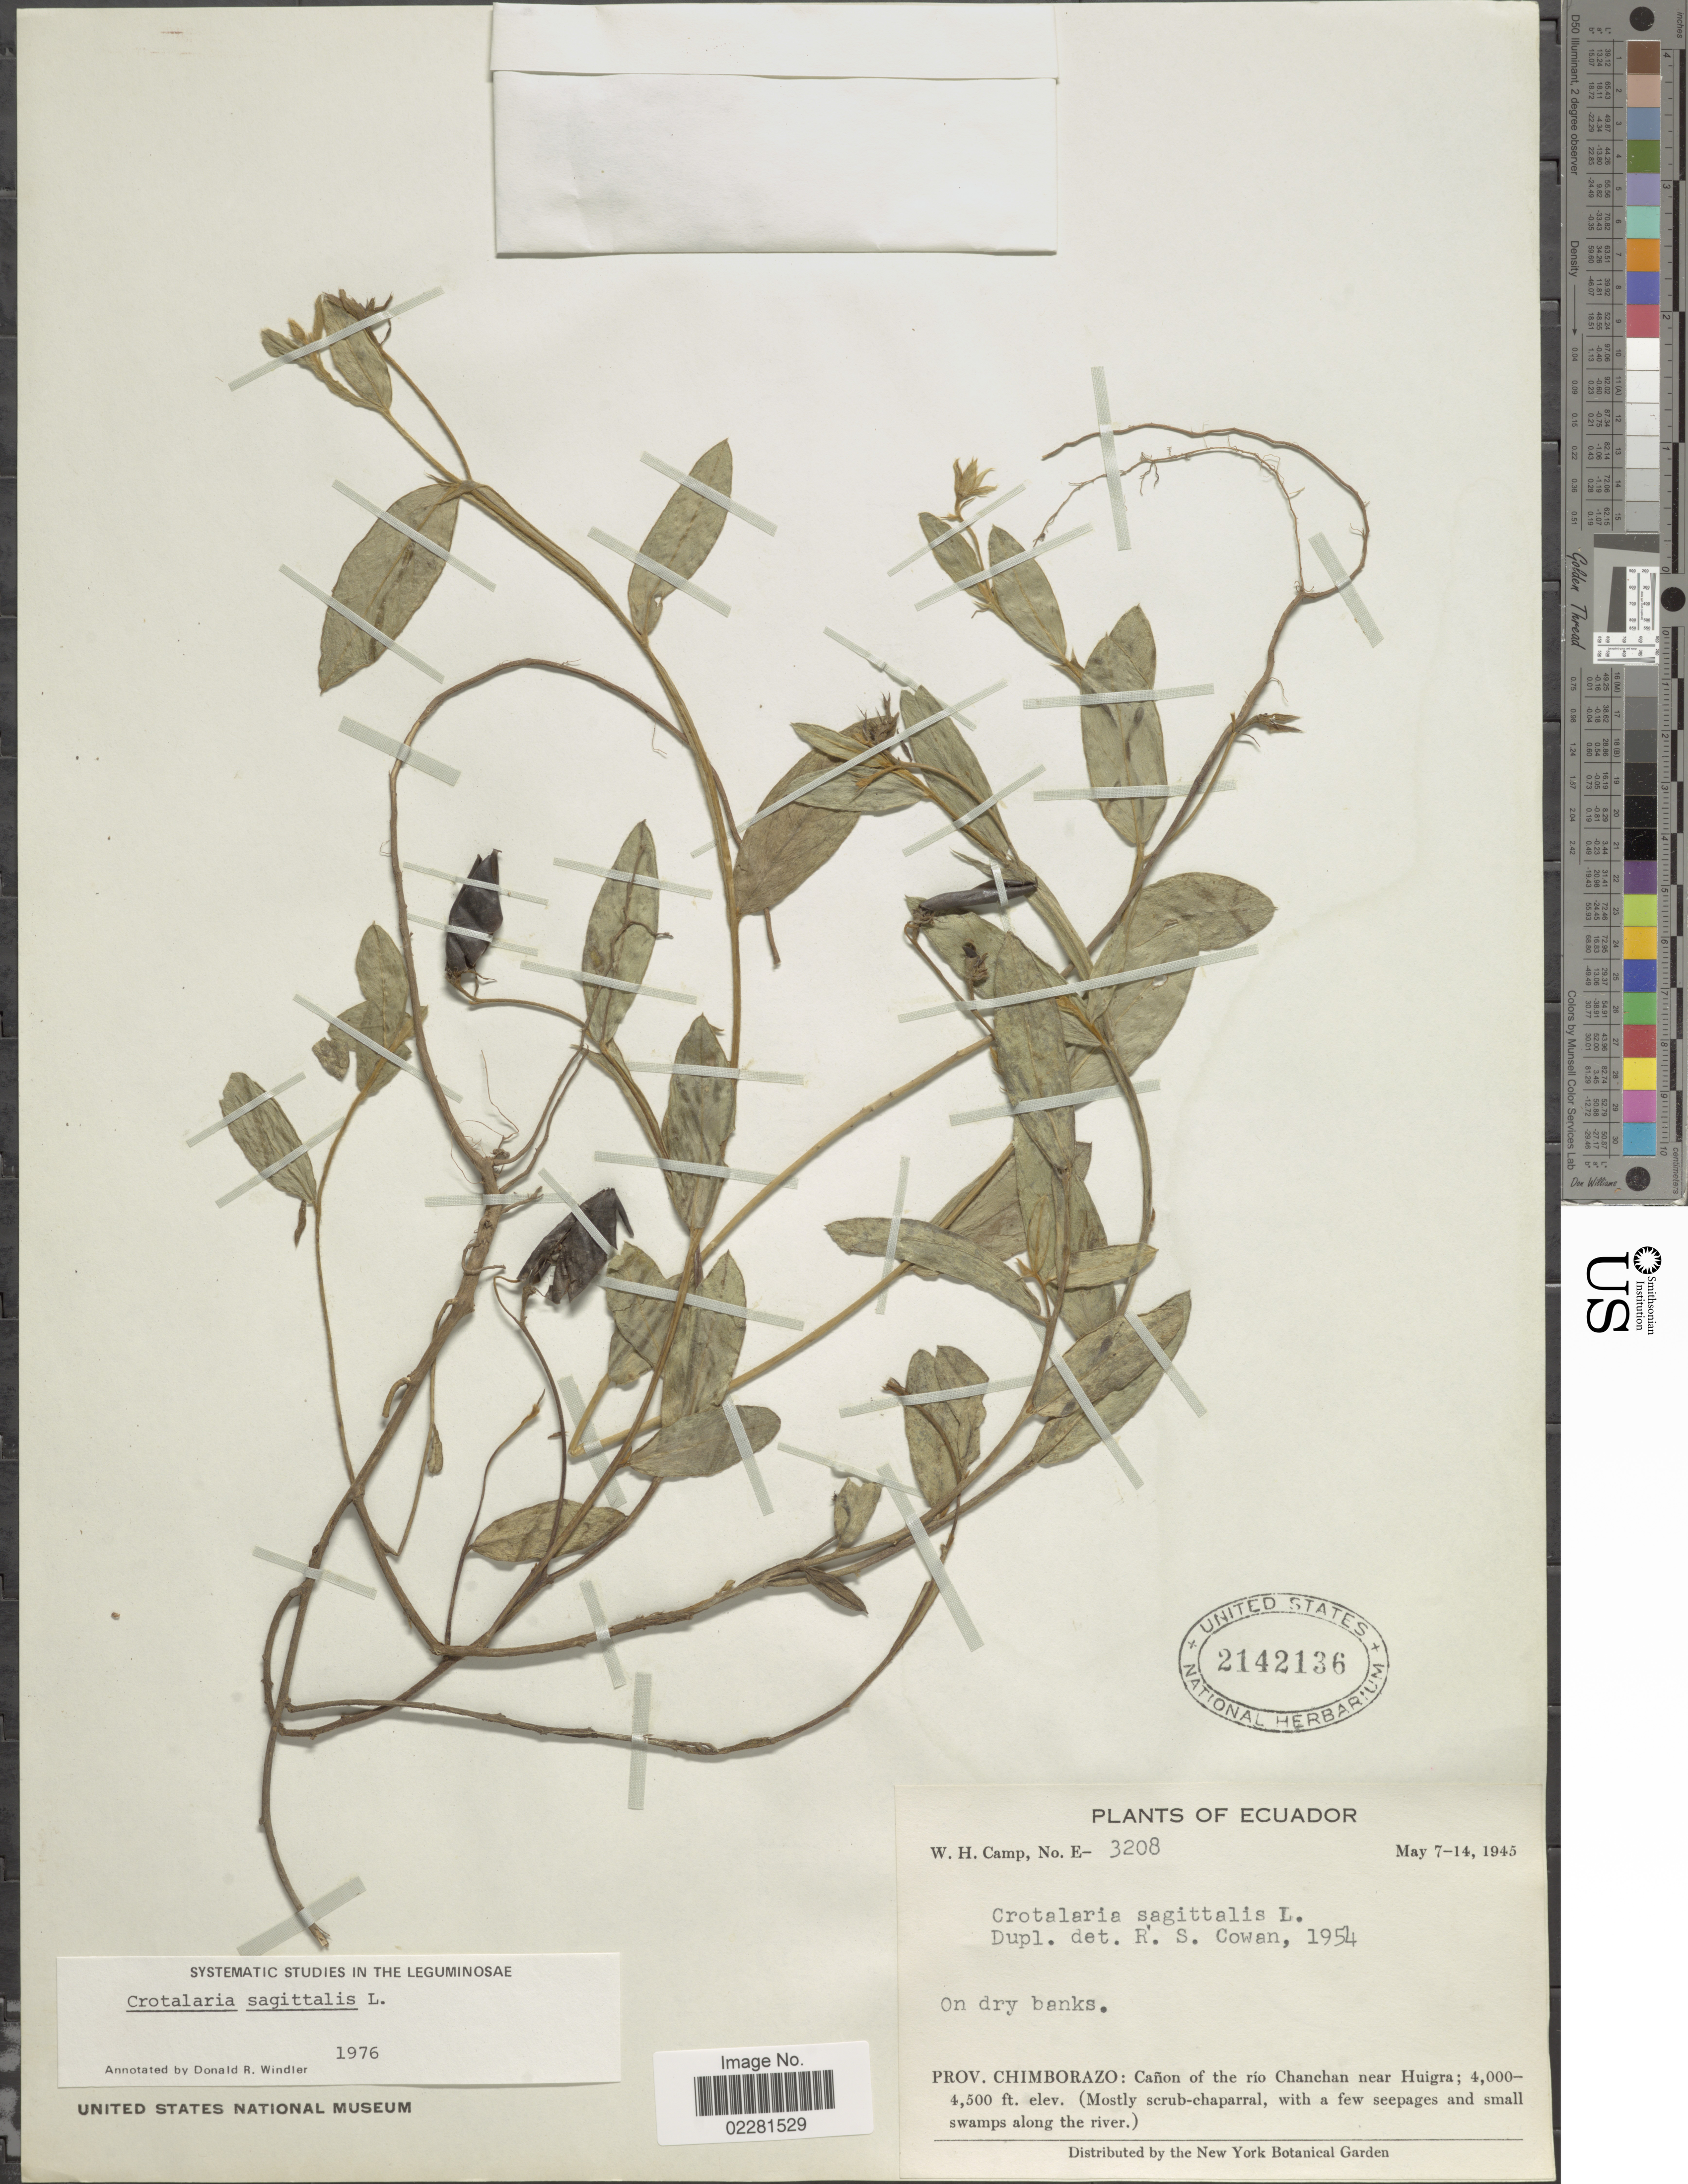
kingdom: Plantae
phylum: Tracheophyta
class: Magnoliopsida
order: Fabales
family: Fabaceae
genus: Crotalaria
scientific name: Crotalaria sagittalis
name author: L.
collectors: W. H. Camp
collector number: E-3208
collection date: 1945-05-07/1945-05-14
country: Ecuador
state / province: Chimborazo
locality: Canon of the Rio Chanchan near Huigra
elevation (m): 1219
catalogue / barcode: US 2142136